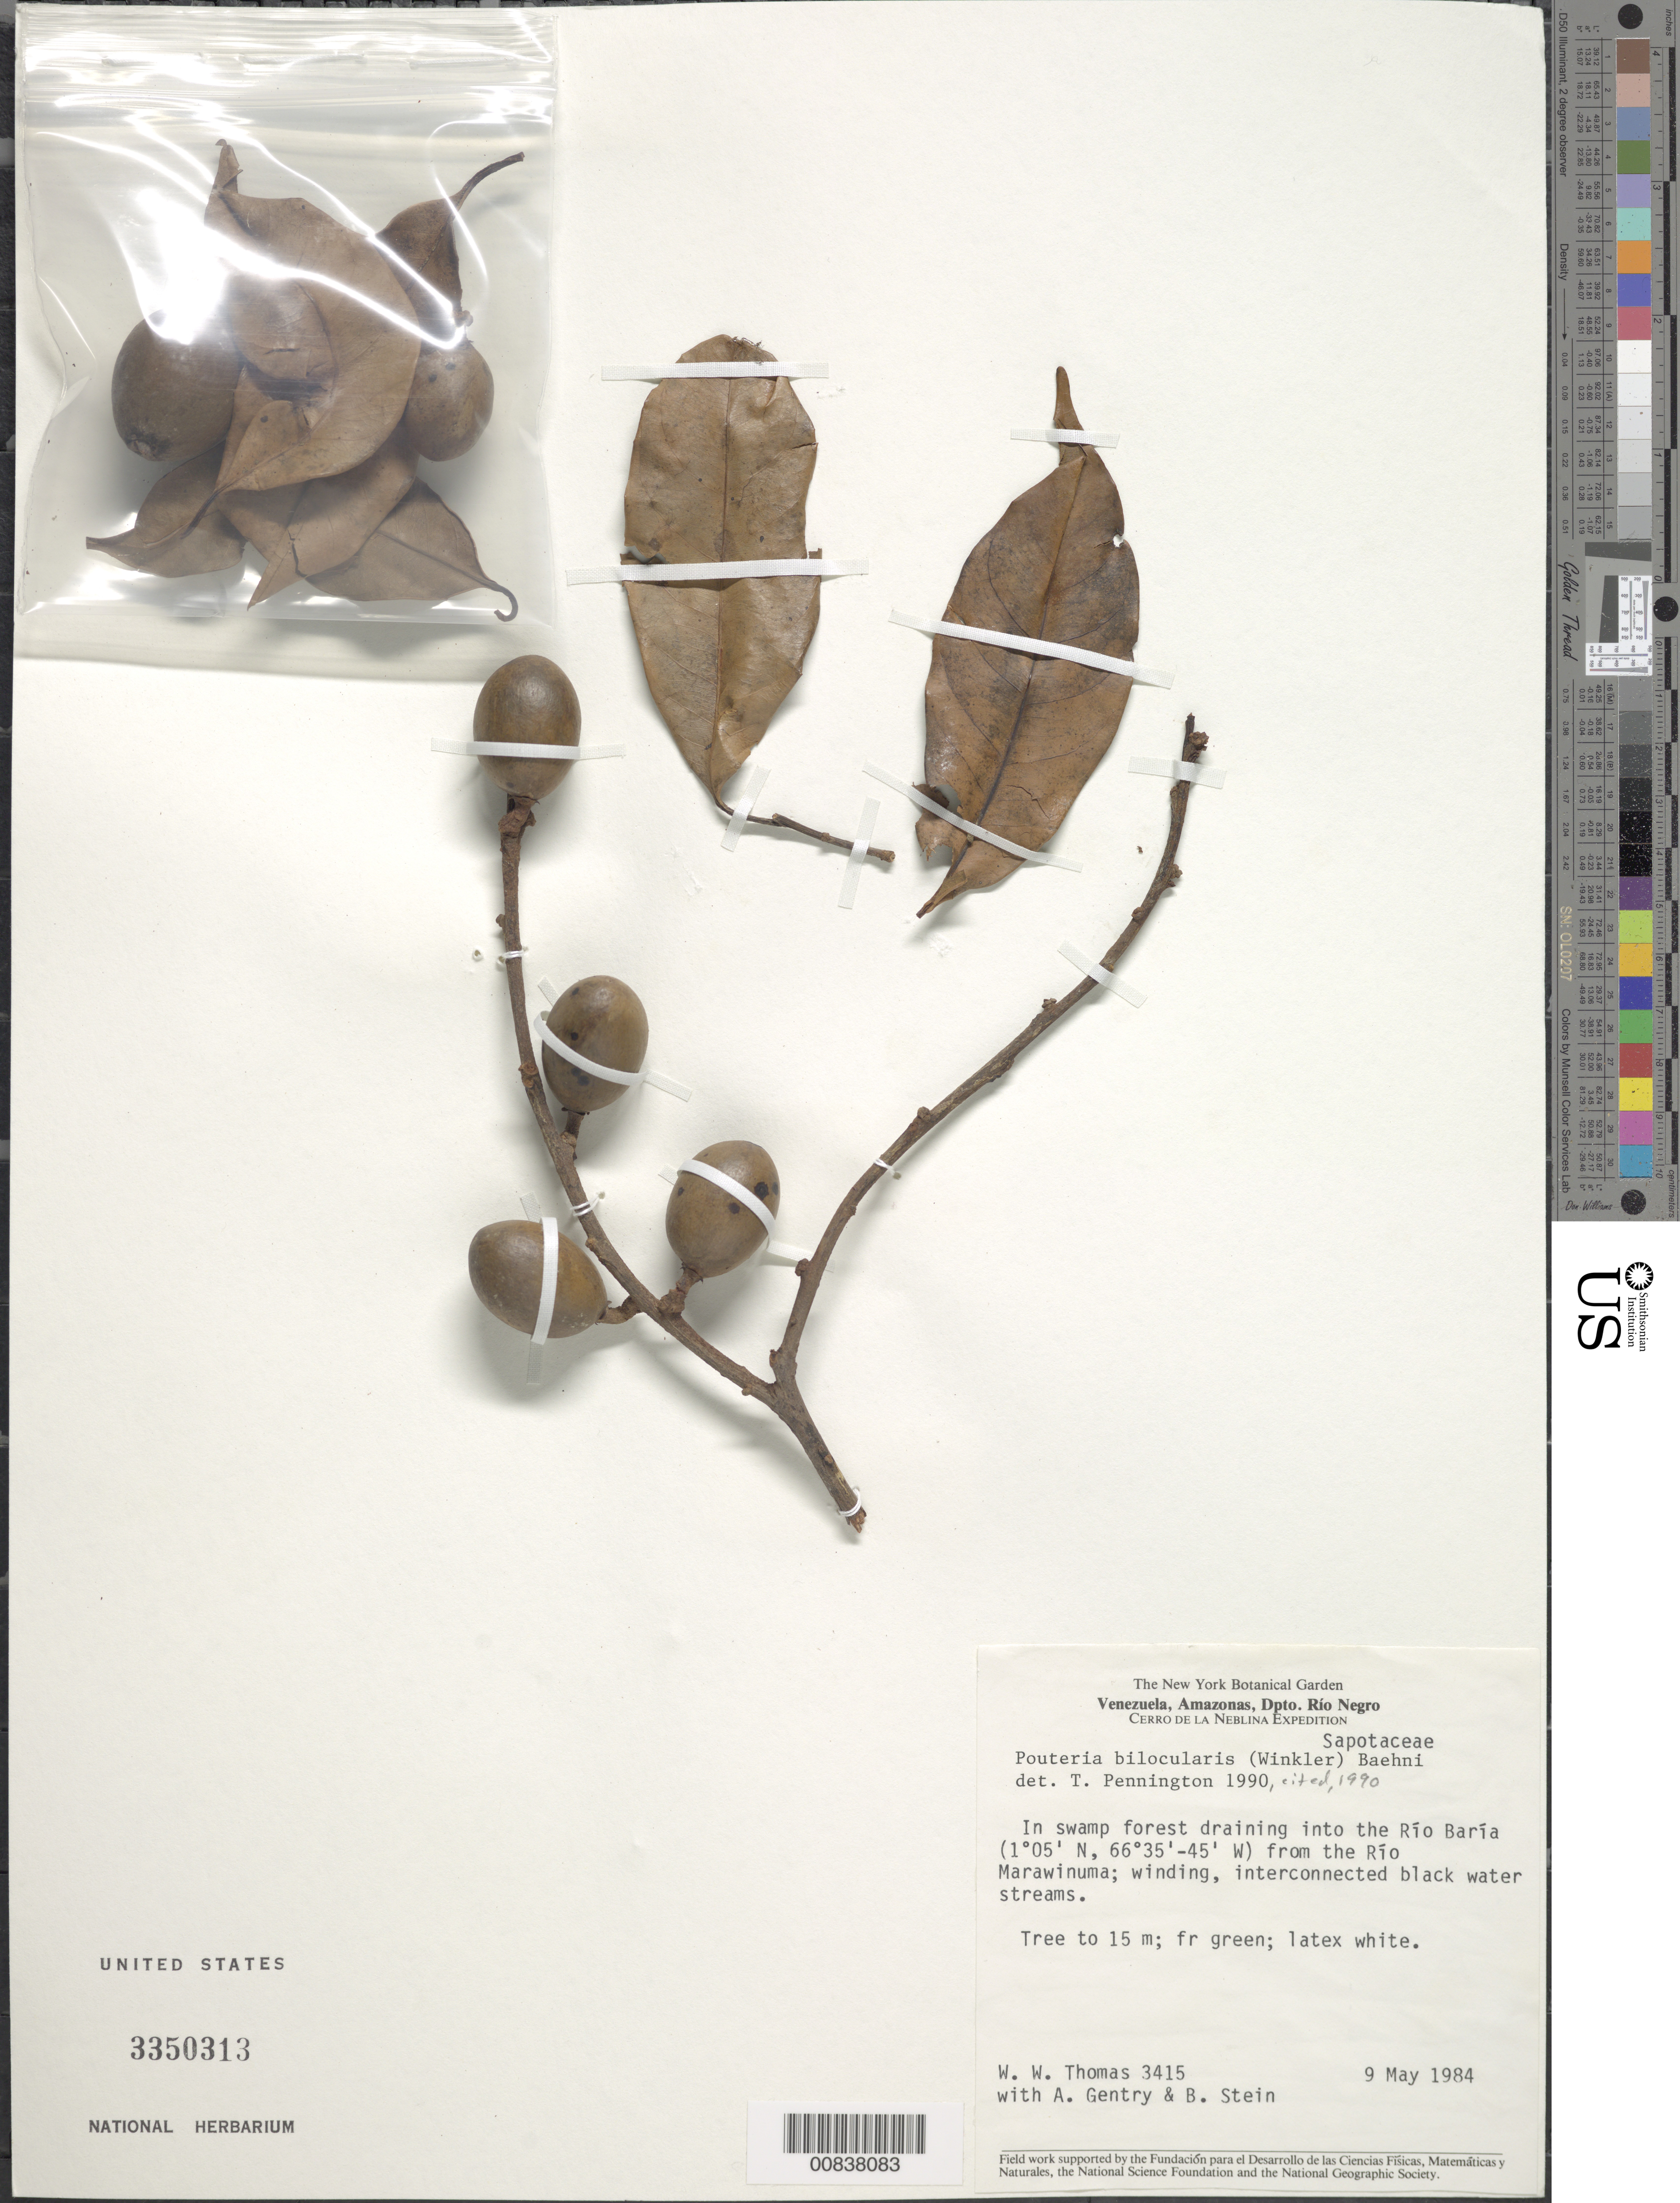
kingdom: Plantae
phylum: Tracheophyta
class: Magnoliopsida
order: Ericales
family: Sapotaceae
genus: Pouteria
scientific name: Pouteria bilocularis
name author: (H.J.P. Winkl.) Baehni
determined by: Pennington, T. D., (K)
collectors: W. W. Thomas, A. H. Gentry & B. A. Stein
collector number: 3415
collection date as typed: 9-May-84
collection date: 1984-05-09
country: Venezuela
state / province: Amazonas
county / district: Río Negro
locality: Cerro de La Neblina, Río Marawinuma, Río Baría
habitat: Swamp forest draining into Rio Baria; winding, interconnected black water streams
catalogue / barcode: US 3350313